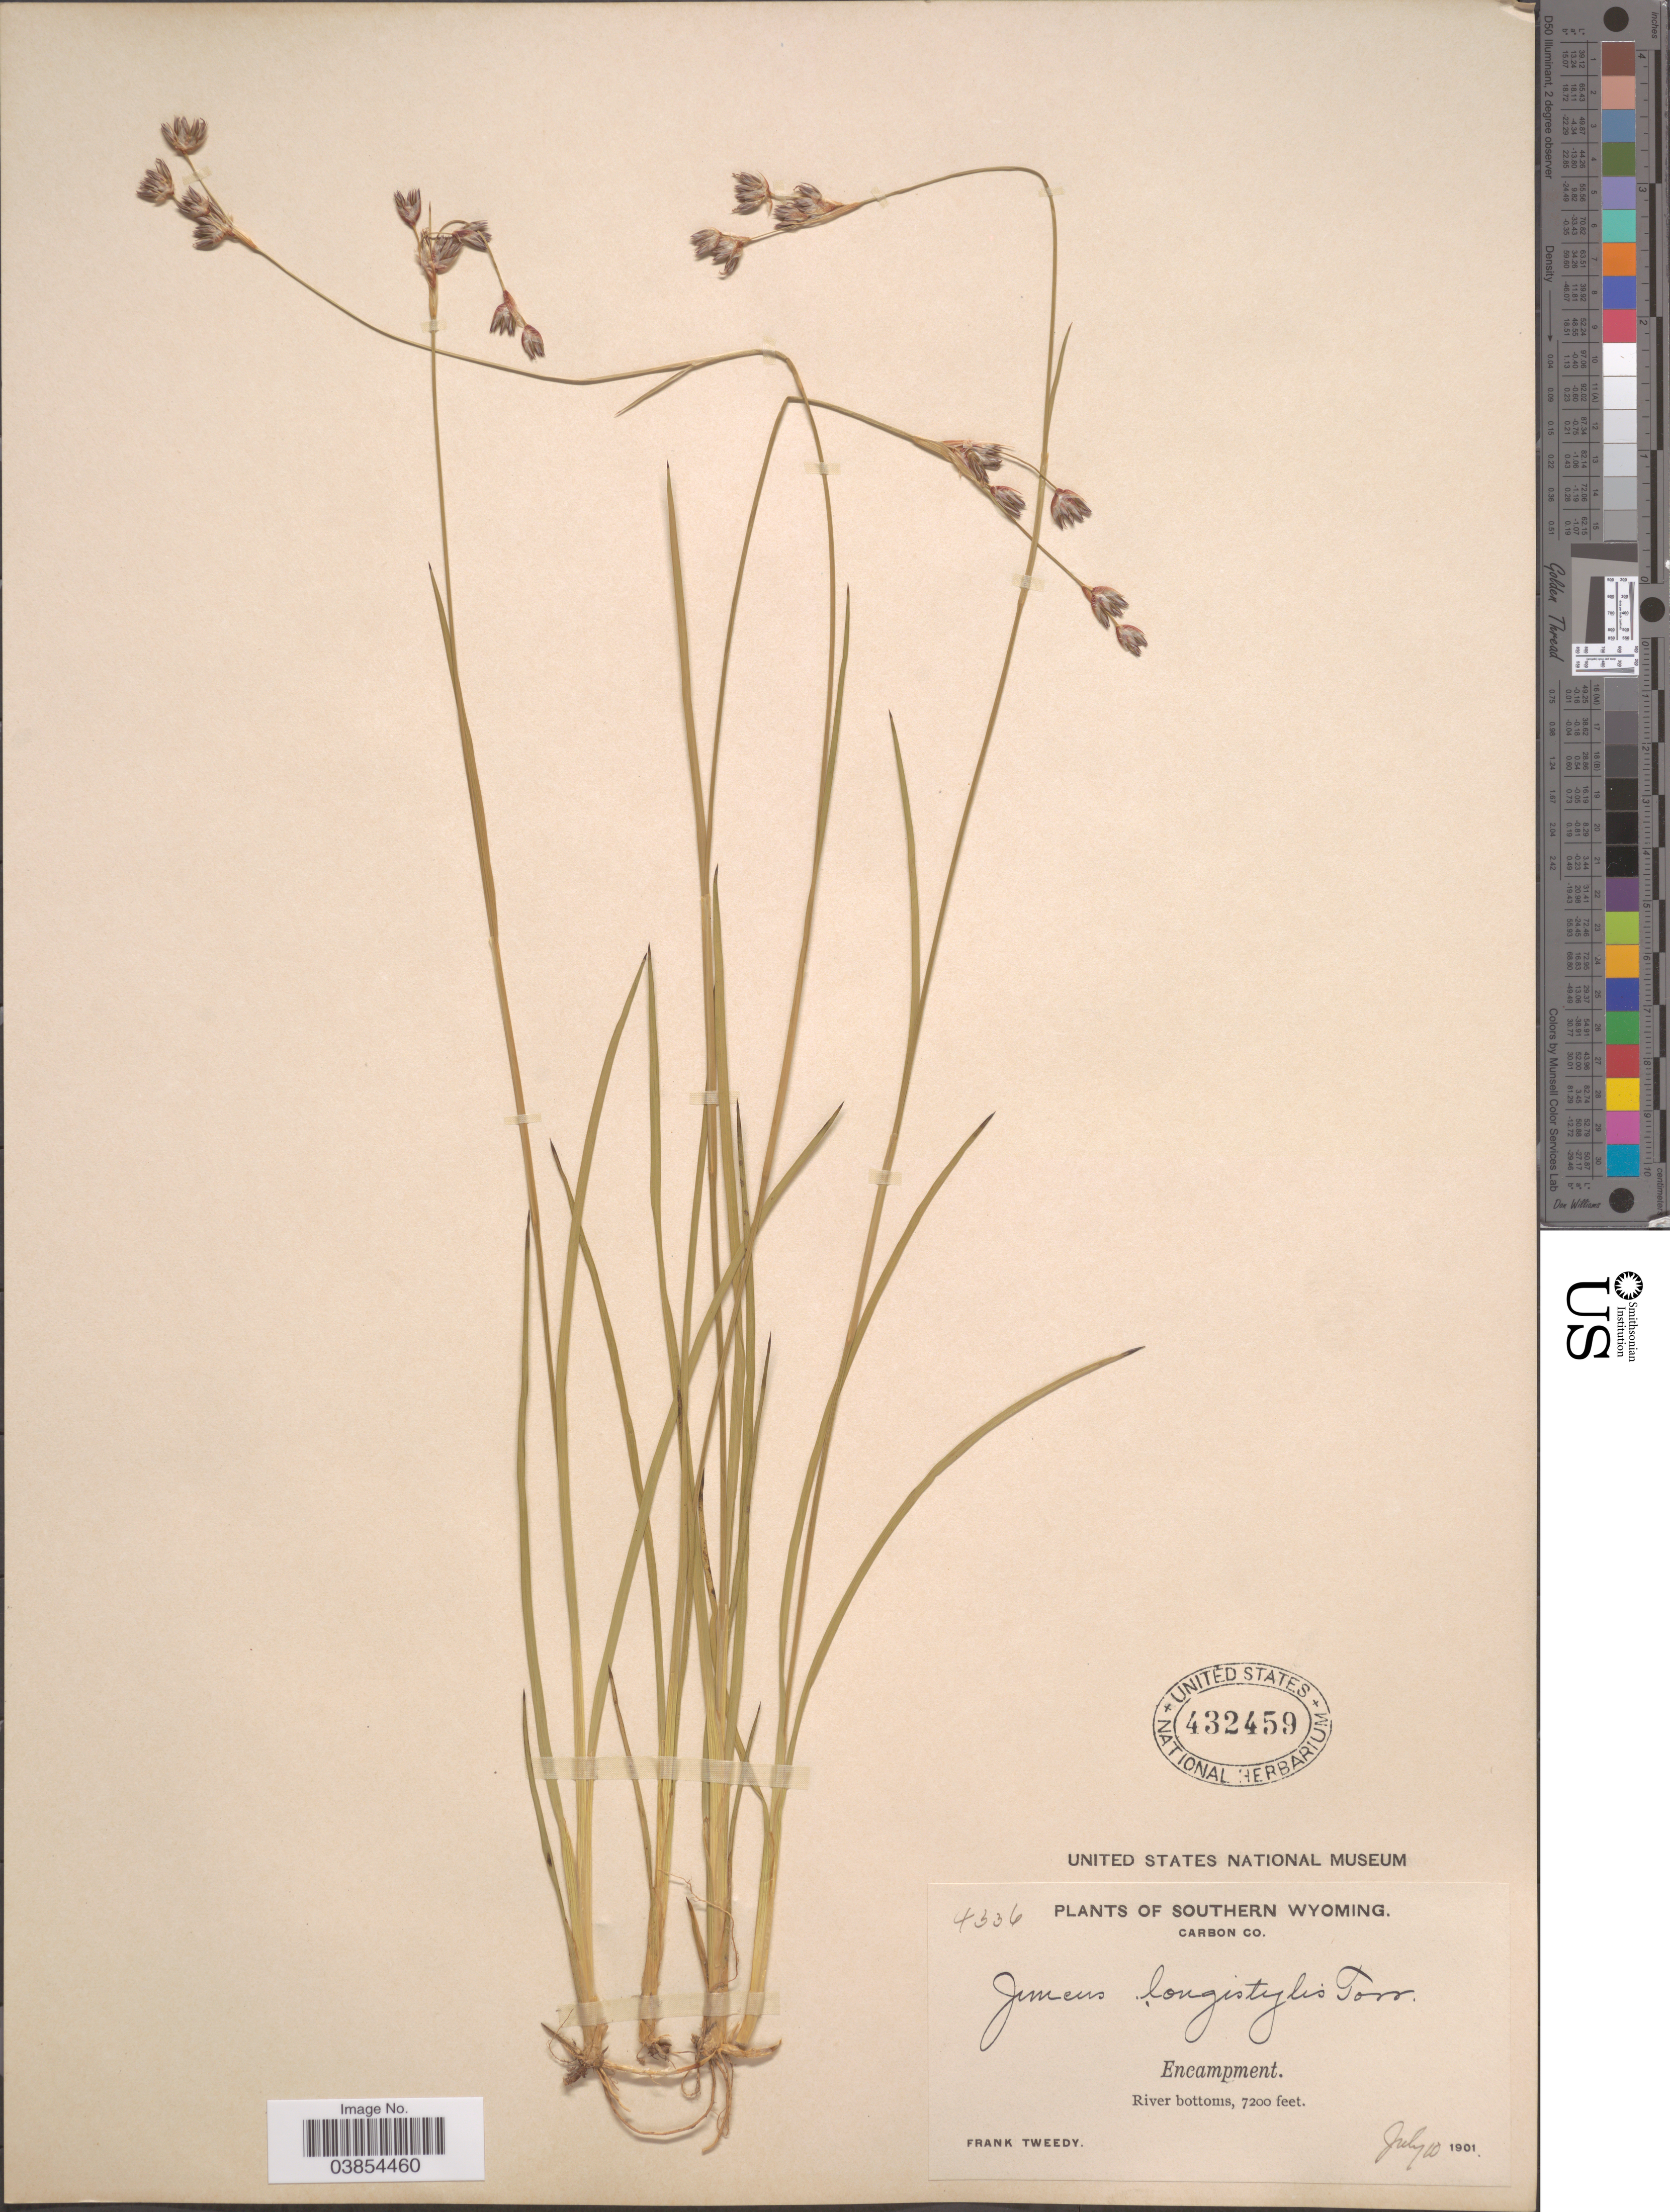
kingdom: Plantae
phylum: Tracheophyta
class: Liliopsida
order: Poales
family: Juncaceae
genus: Juncus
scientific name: Juncus longistylis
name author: Torr.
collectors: F. Tweedy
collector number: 4336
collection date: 1901-07-10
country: United States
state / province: Wyoming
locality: Southern Wyoming. Carbon Co. Encampment. River bottoms.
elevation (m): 2195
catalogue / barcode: US 432459